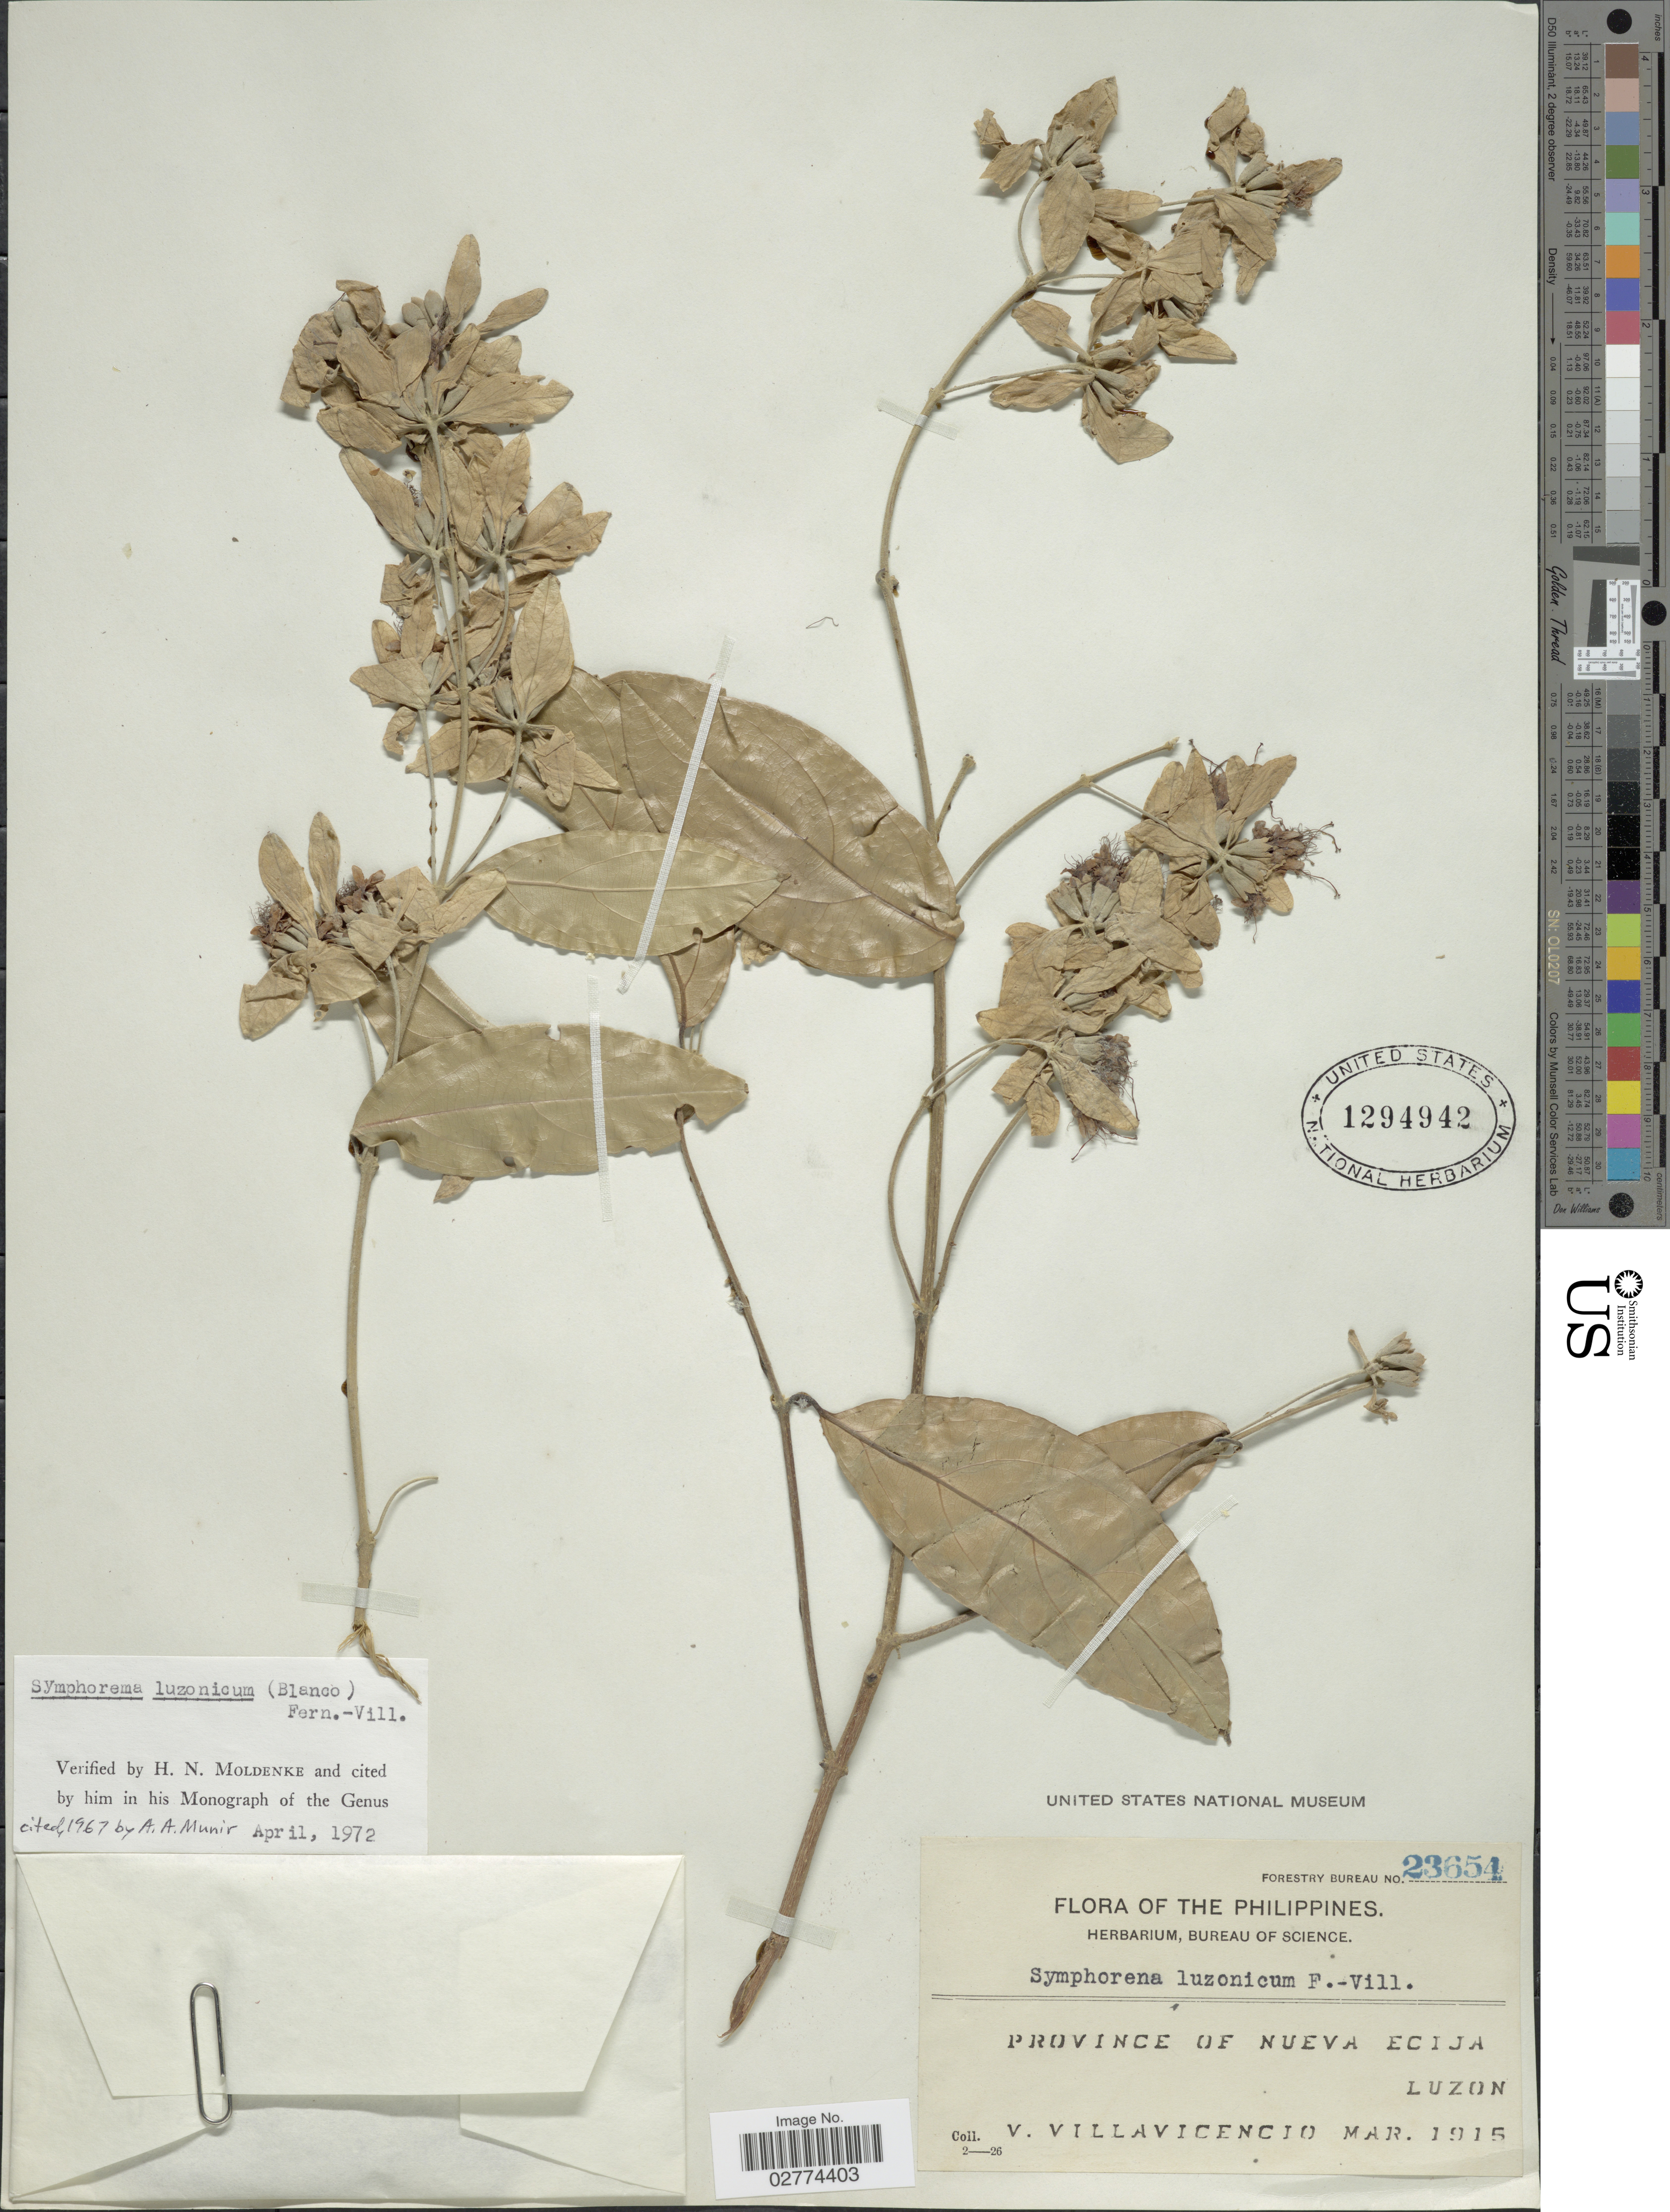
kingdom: Plantae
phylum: Tracheophyta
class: Magnoliopsida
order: Lamiales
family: Lamiaceae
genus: Symphorema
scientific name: Symphorema luzonicum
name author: (Blanco) Fern.-Vill.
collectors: V. Villavicencio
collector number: Forestry Bureau23654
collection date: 1915-03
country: Philippines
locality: Province of Nueva Ecija, Luzon.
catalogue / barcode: US 1294942